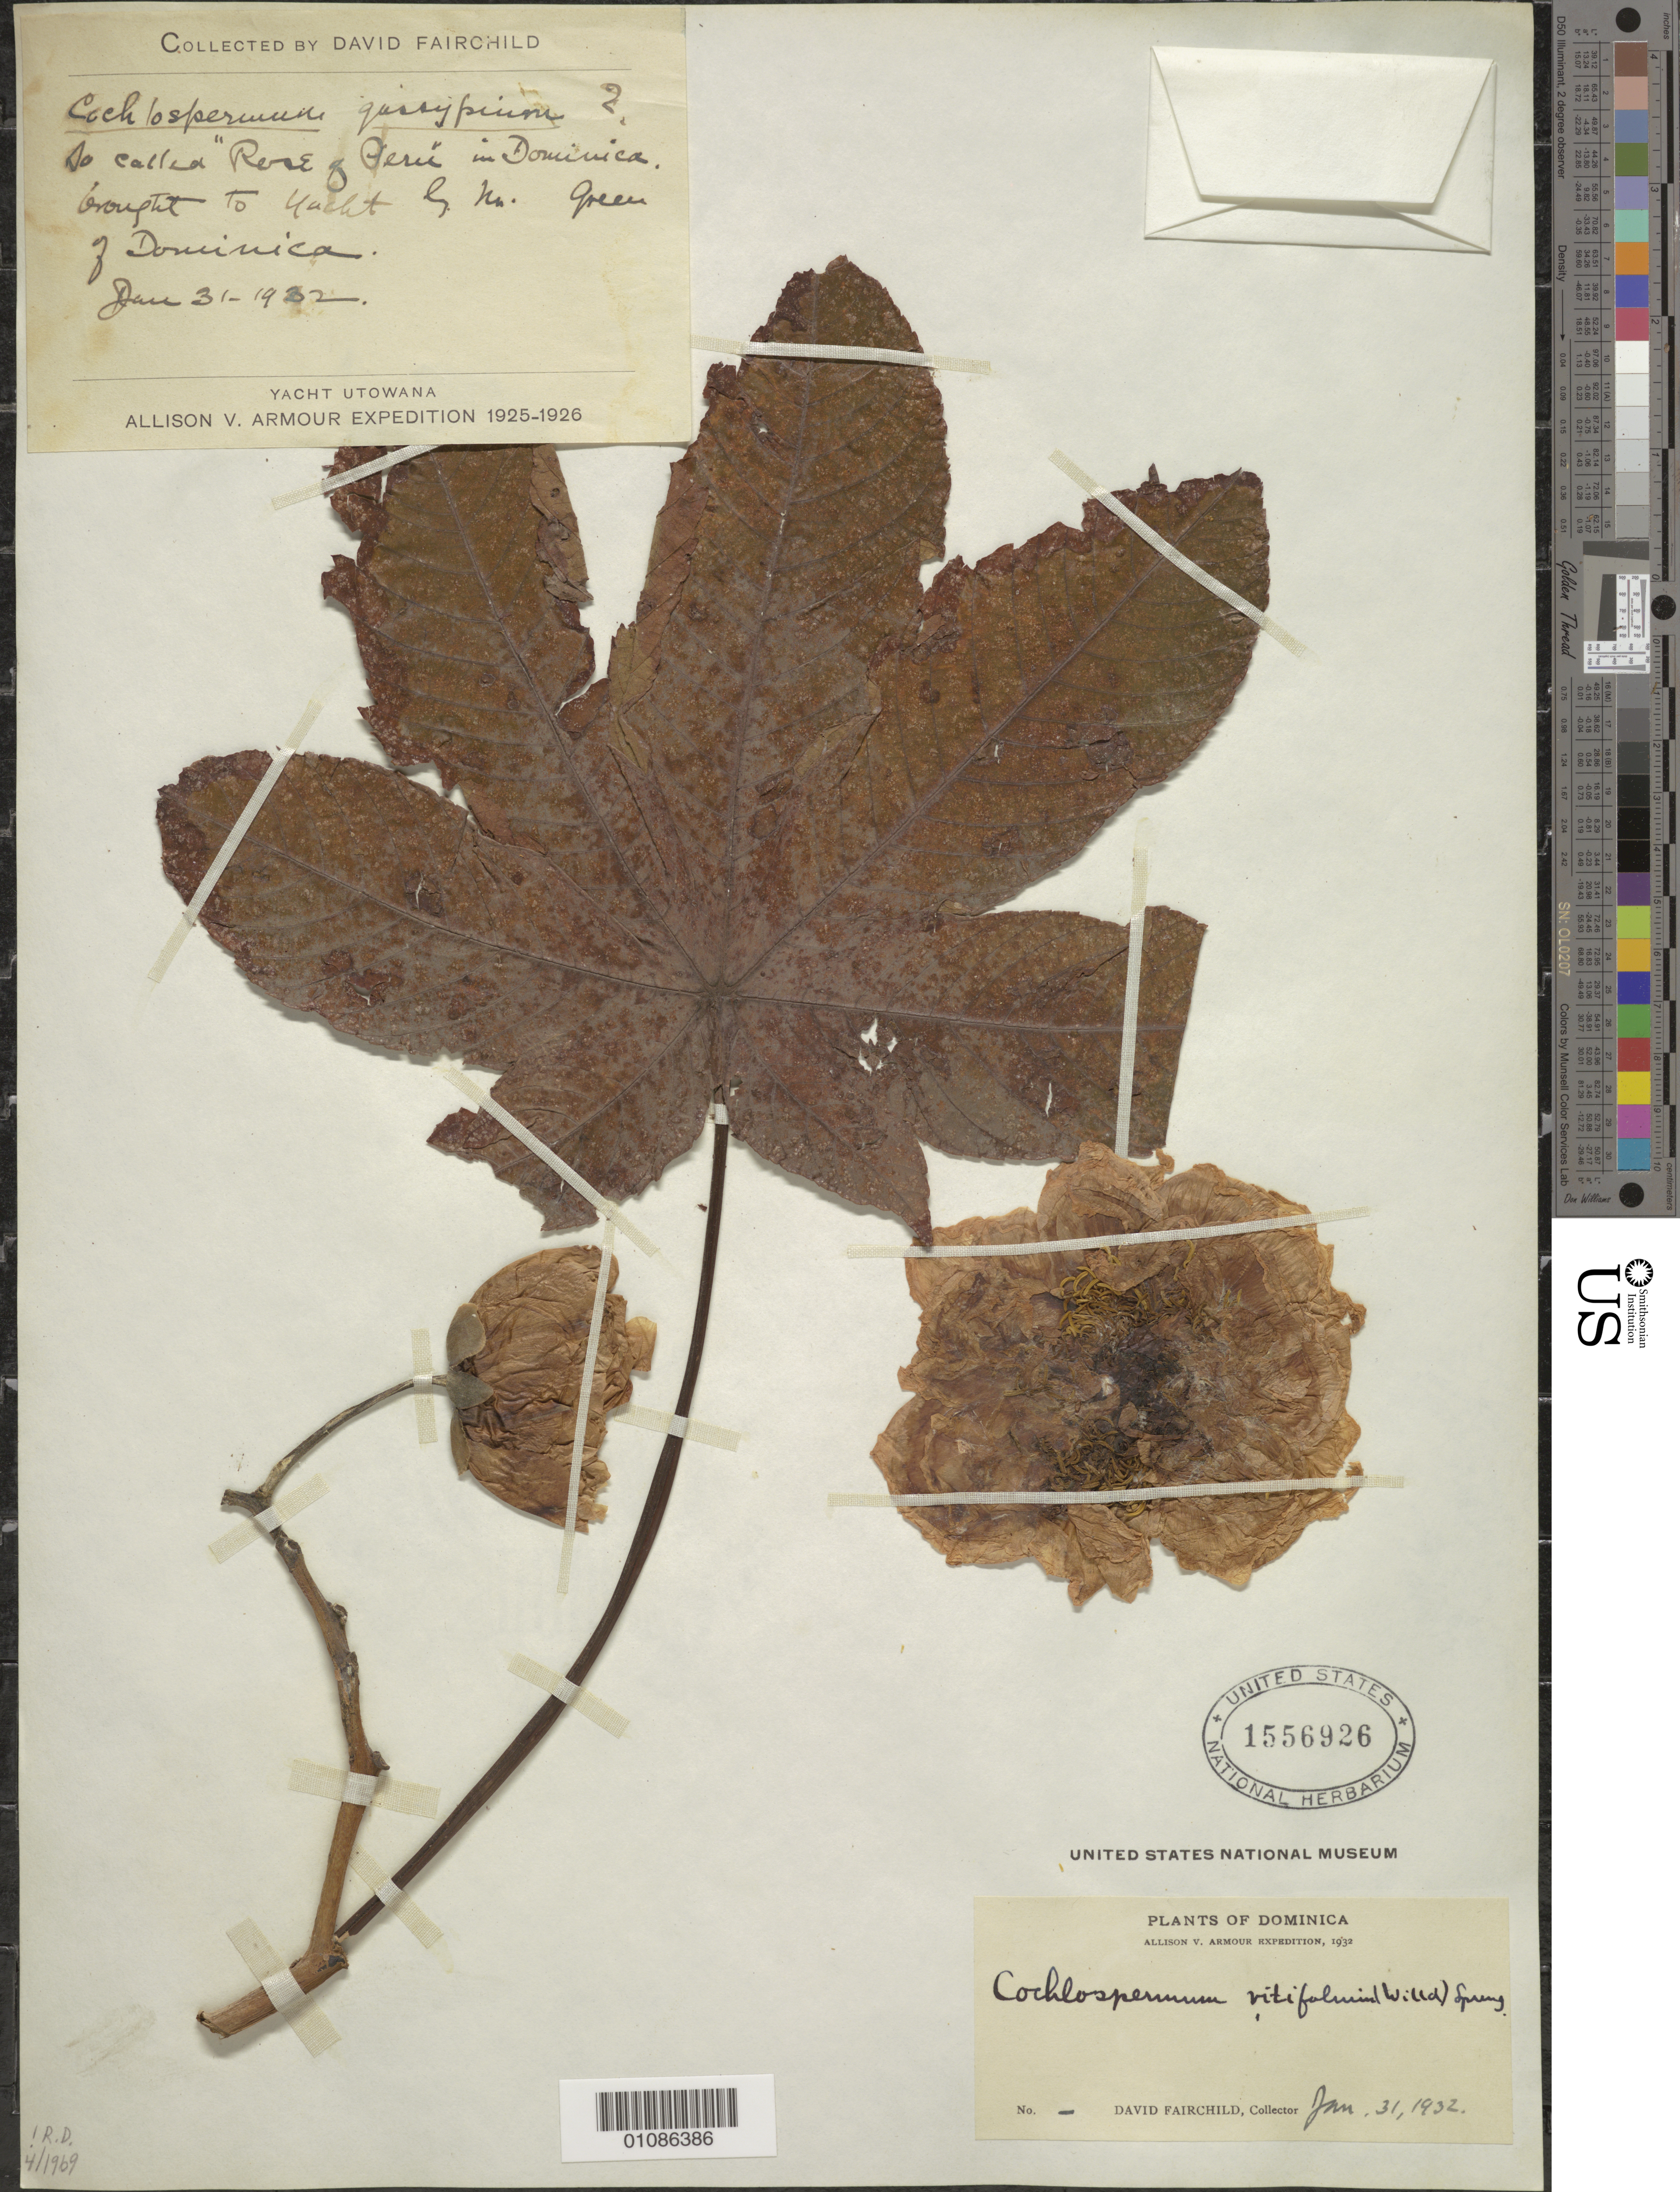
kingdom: Plantae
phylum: Tracheophyta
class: Magnoliopsida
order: Malvales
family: Cochlospermaceae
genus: Cochlospermum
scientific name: Cochlospermum vitifolium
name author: (Willd.) Spreng.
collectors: D. Fairchild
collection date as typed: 31 Jan 1932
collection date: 1932-01-31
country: Dominica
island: Dominica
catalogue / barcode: US 1556926